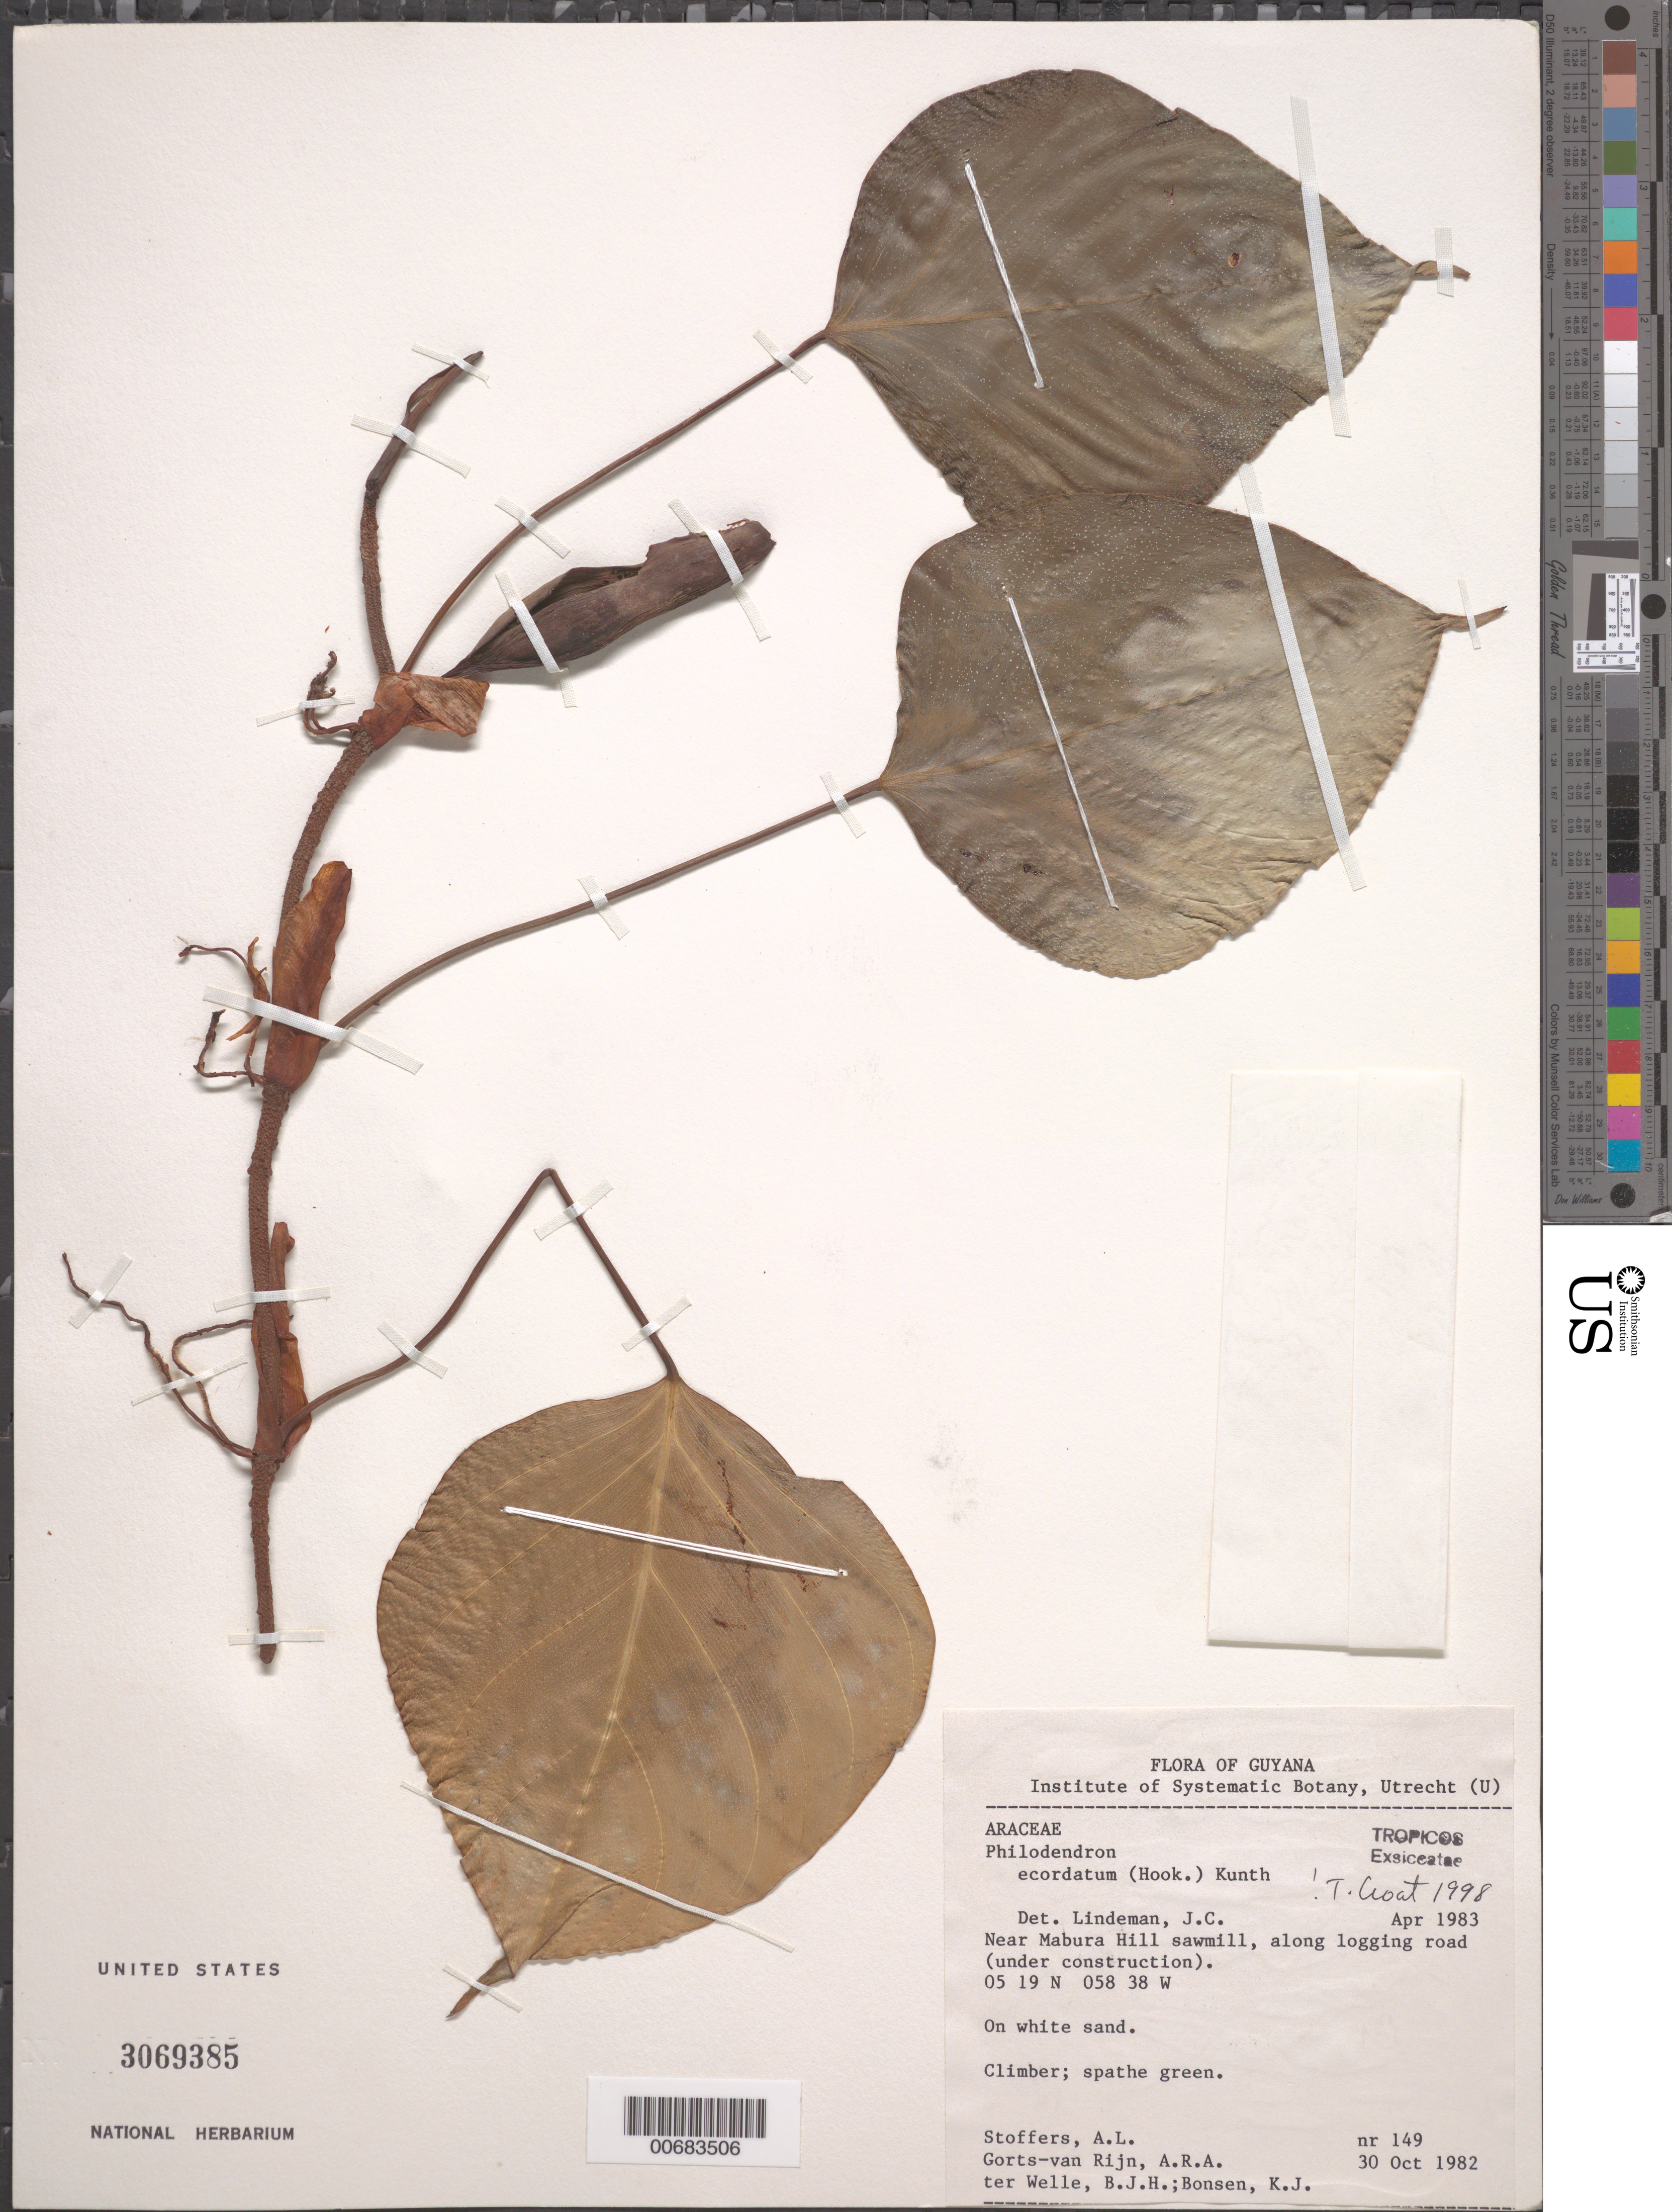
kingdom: Plantae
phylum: Tracheophyta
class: Liliopsida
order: Alismatales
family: Araceae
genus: Philodendron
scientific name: Philodendron ecordatum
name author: Schott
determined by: Croat, Thomas B., Missouri Botanical Garden (MO)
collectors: A. Stoffers, A. .R. A. Görts-van Rijn, B. Welle & K. Bonsen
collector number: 149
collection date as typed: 30-Oct-82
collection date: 1982-10-30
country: Guyana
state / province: U. Demerara-Berbice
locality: Mabura Hill, near sawmill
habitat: Along logging road (under construction), on white sand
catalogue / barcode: US 3069385